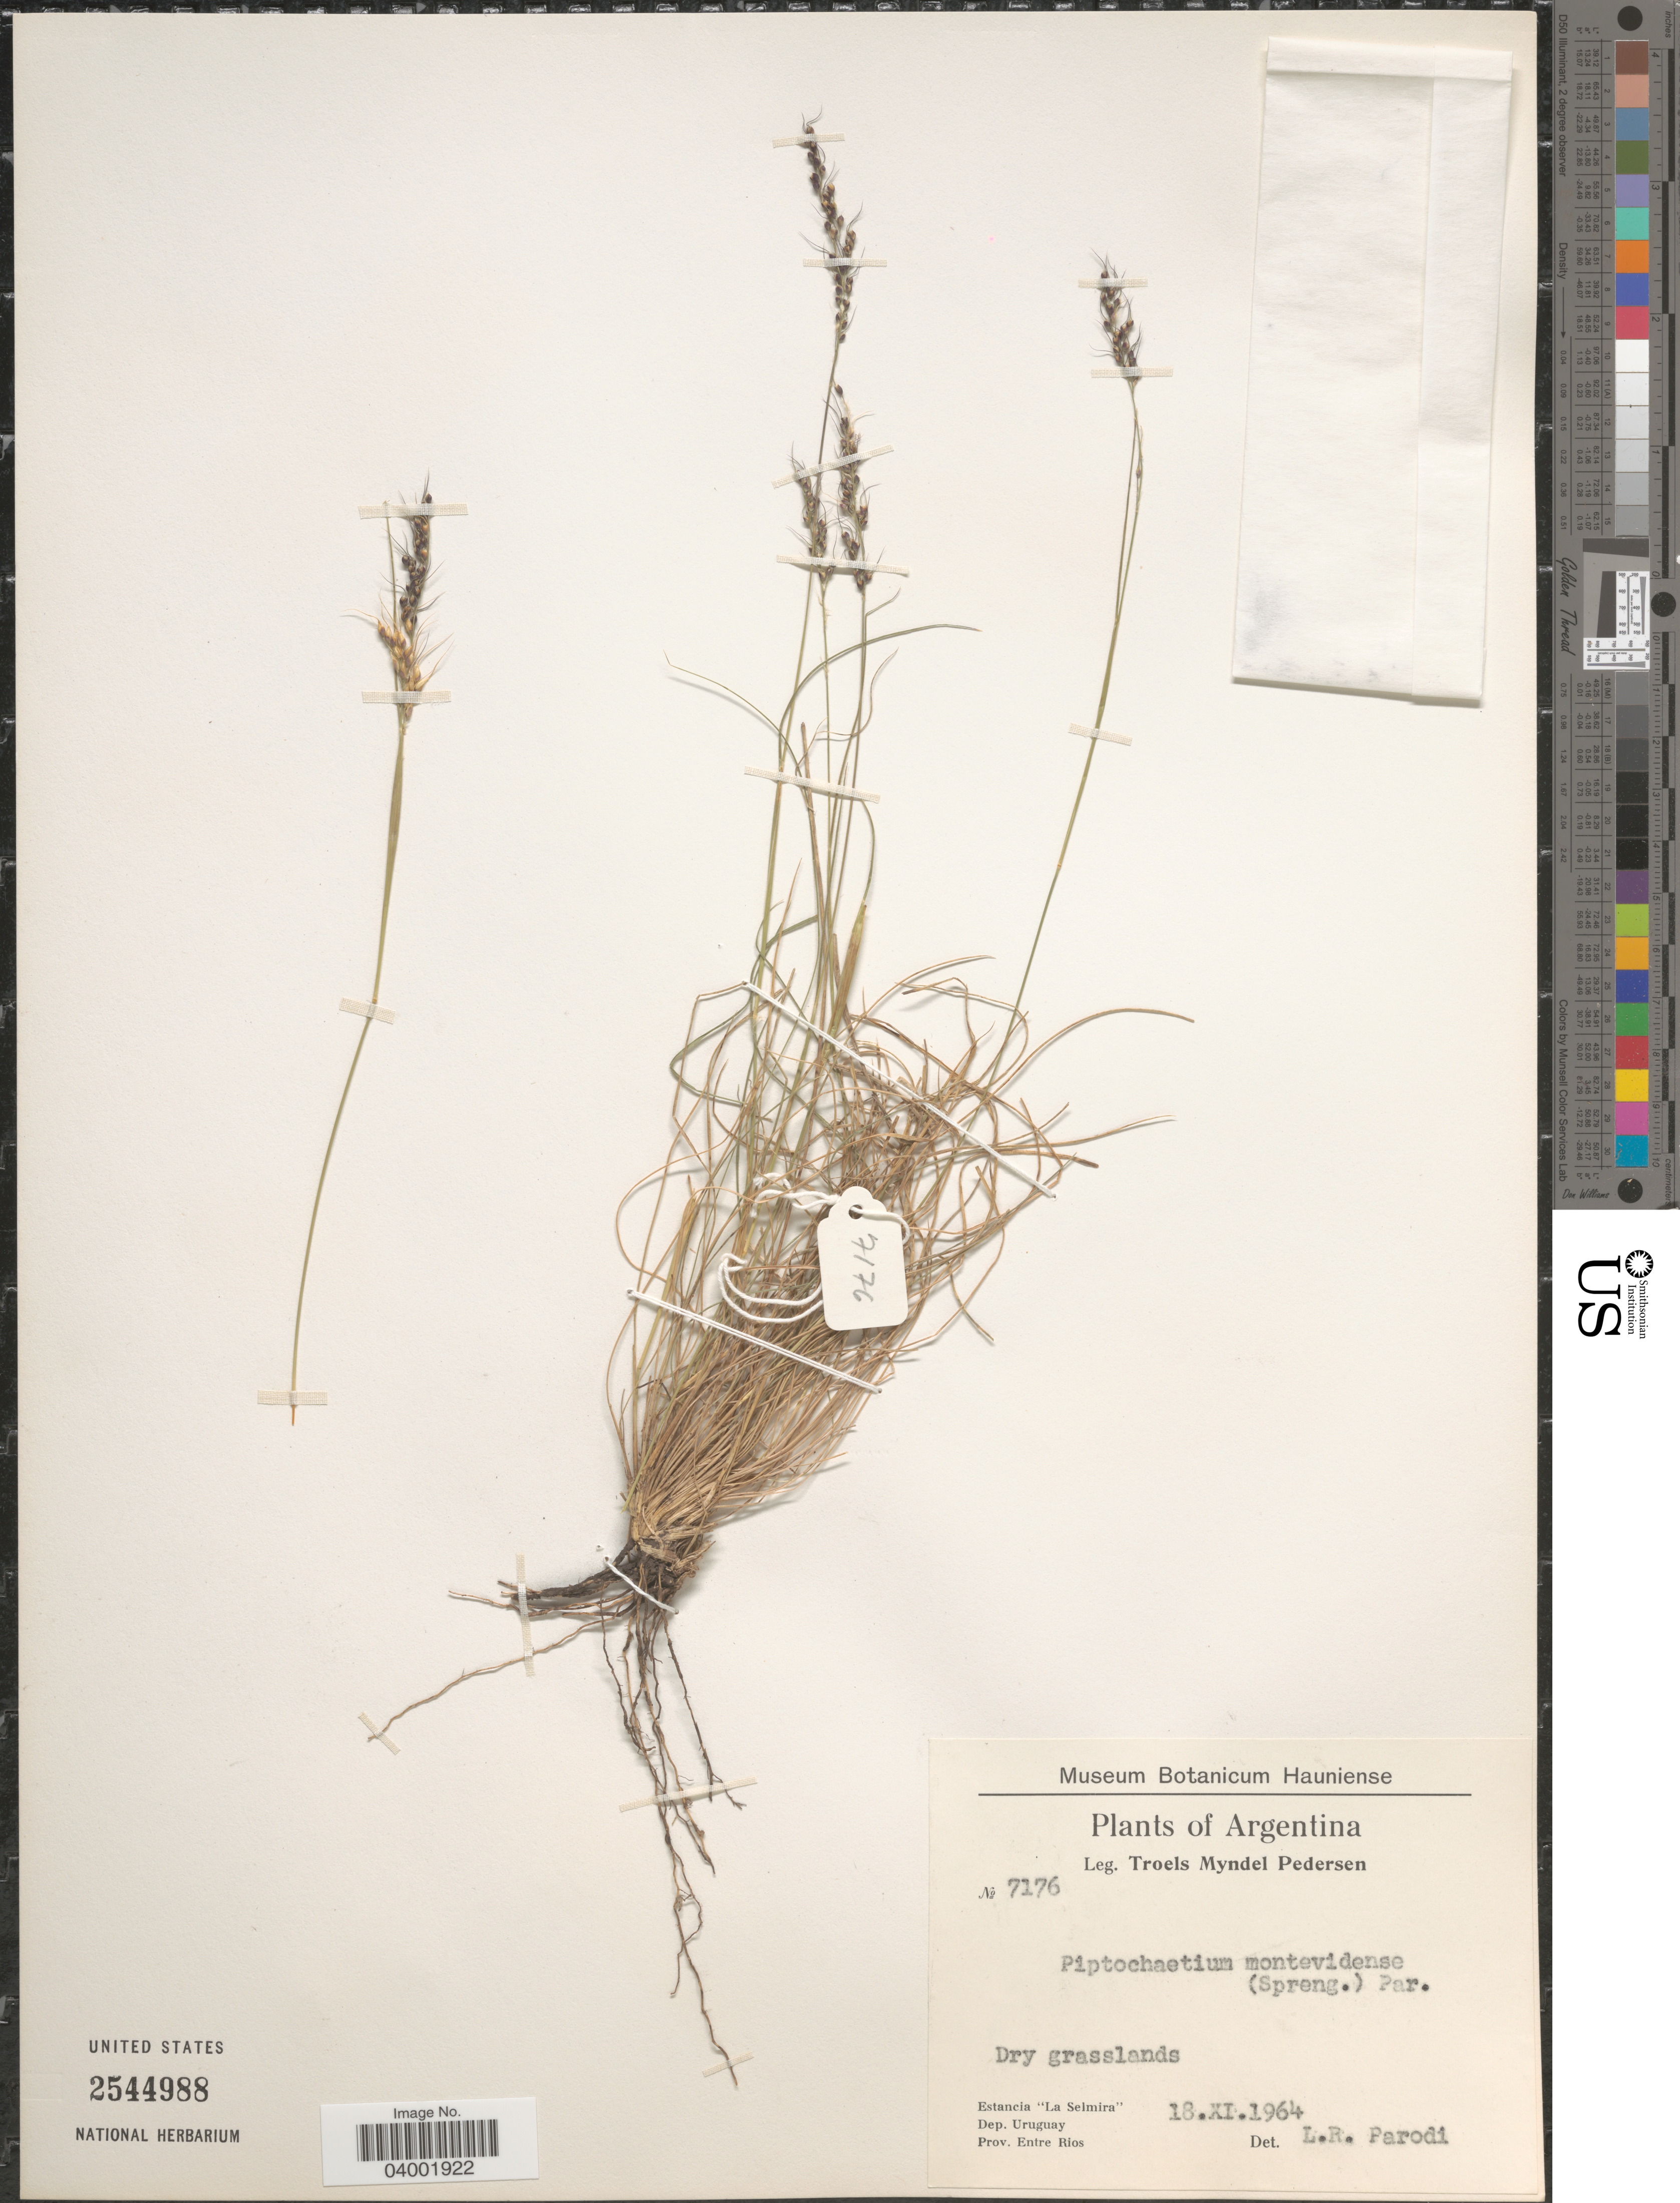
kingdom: Plantae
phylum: Tracheophyta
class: Liliopsida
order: Poales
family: Poaceae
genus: Piptochaetium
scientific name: Piptochaetium montevidense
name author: (Spreng.) Parodi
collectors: T. Pederson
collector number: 7176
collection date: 1964-11-18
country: Argentina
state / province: Entre Rios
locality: Estancia "La Selmira". Dep. Uruguay.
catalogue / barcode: US 2544988